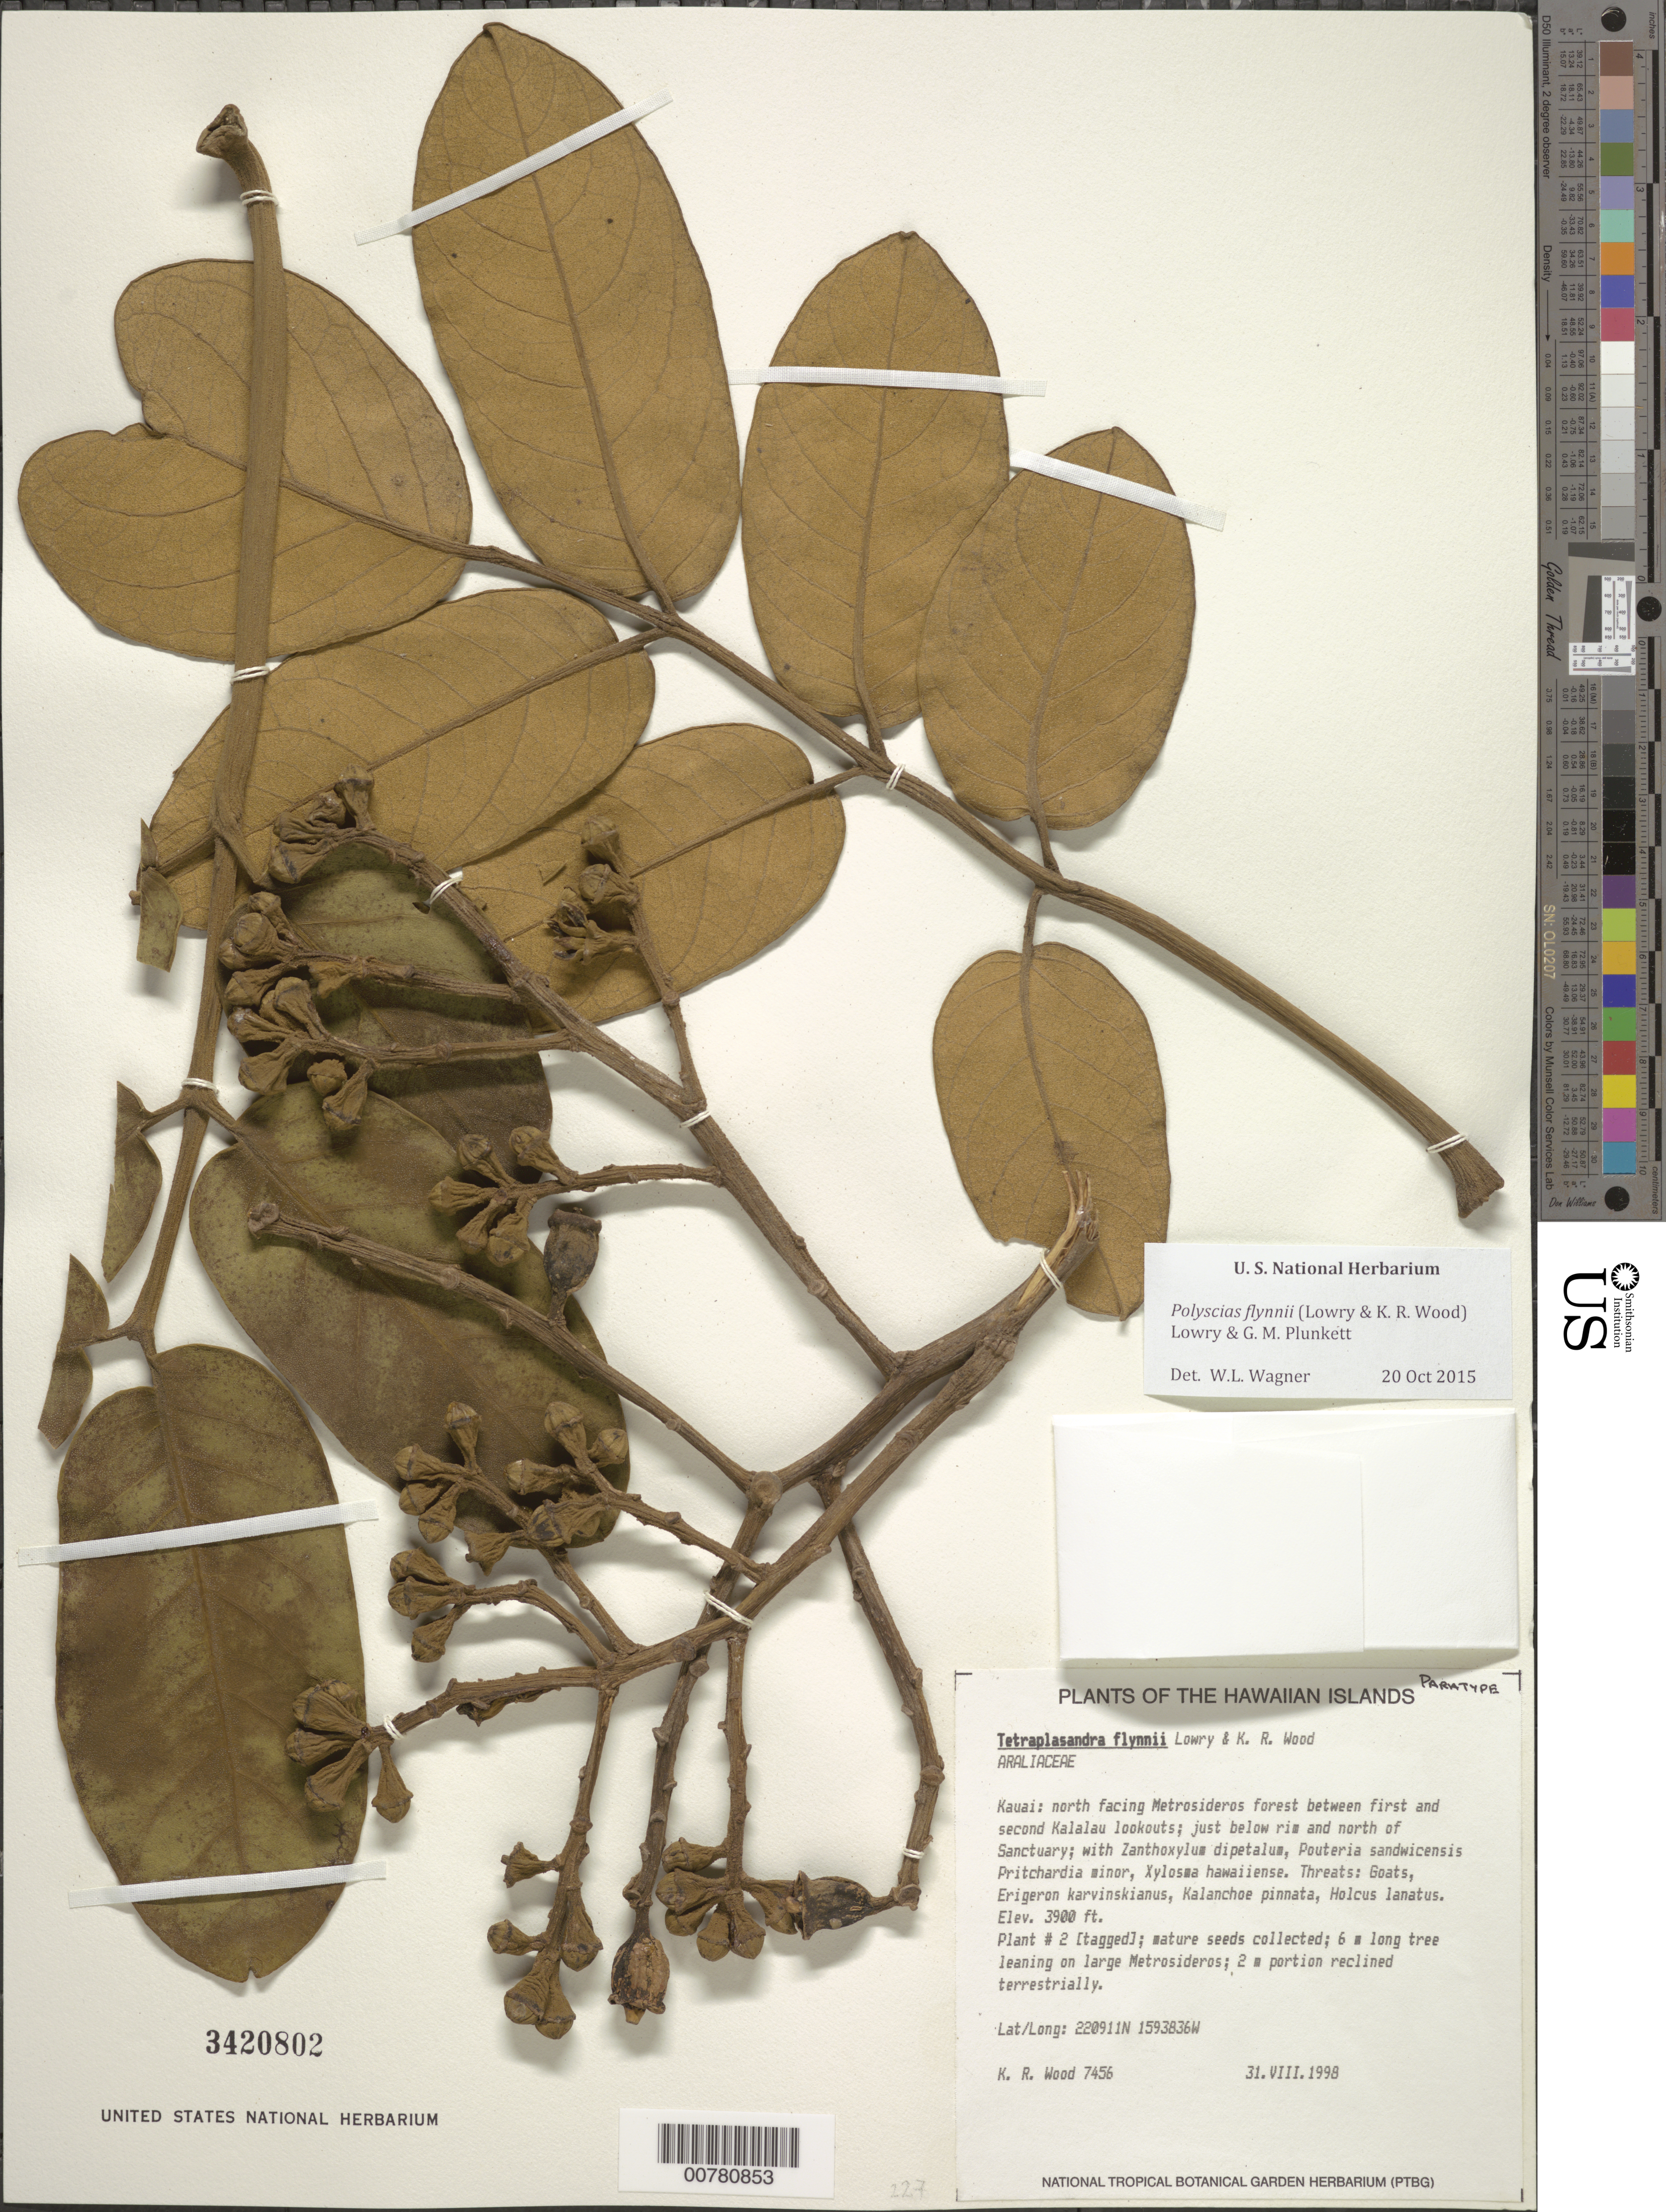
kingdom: Plantae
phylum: Tracheophyta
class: Magnoliopsida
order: Apiales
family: Araliaceae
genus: Polyscias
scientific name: Polyscias flynnii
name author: (Lowry & K.R. Wood) Lowry & G. M. Plunkett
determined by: Wagner, W. L., (BOT), Smithsonian Institution - National Museum of Natural History (UNITED STATES)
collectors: K. R. Wood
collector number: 7456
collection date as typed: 31 Aug 1998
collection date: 1998-08-31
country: United States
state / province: Hawaii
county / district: Kauai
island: Kaua'i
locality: North facing, between first and second Kalalau lookouts; just below rim and north of Sanctuary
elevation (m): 1188.7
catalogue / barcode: US 3420802